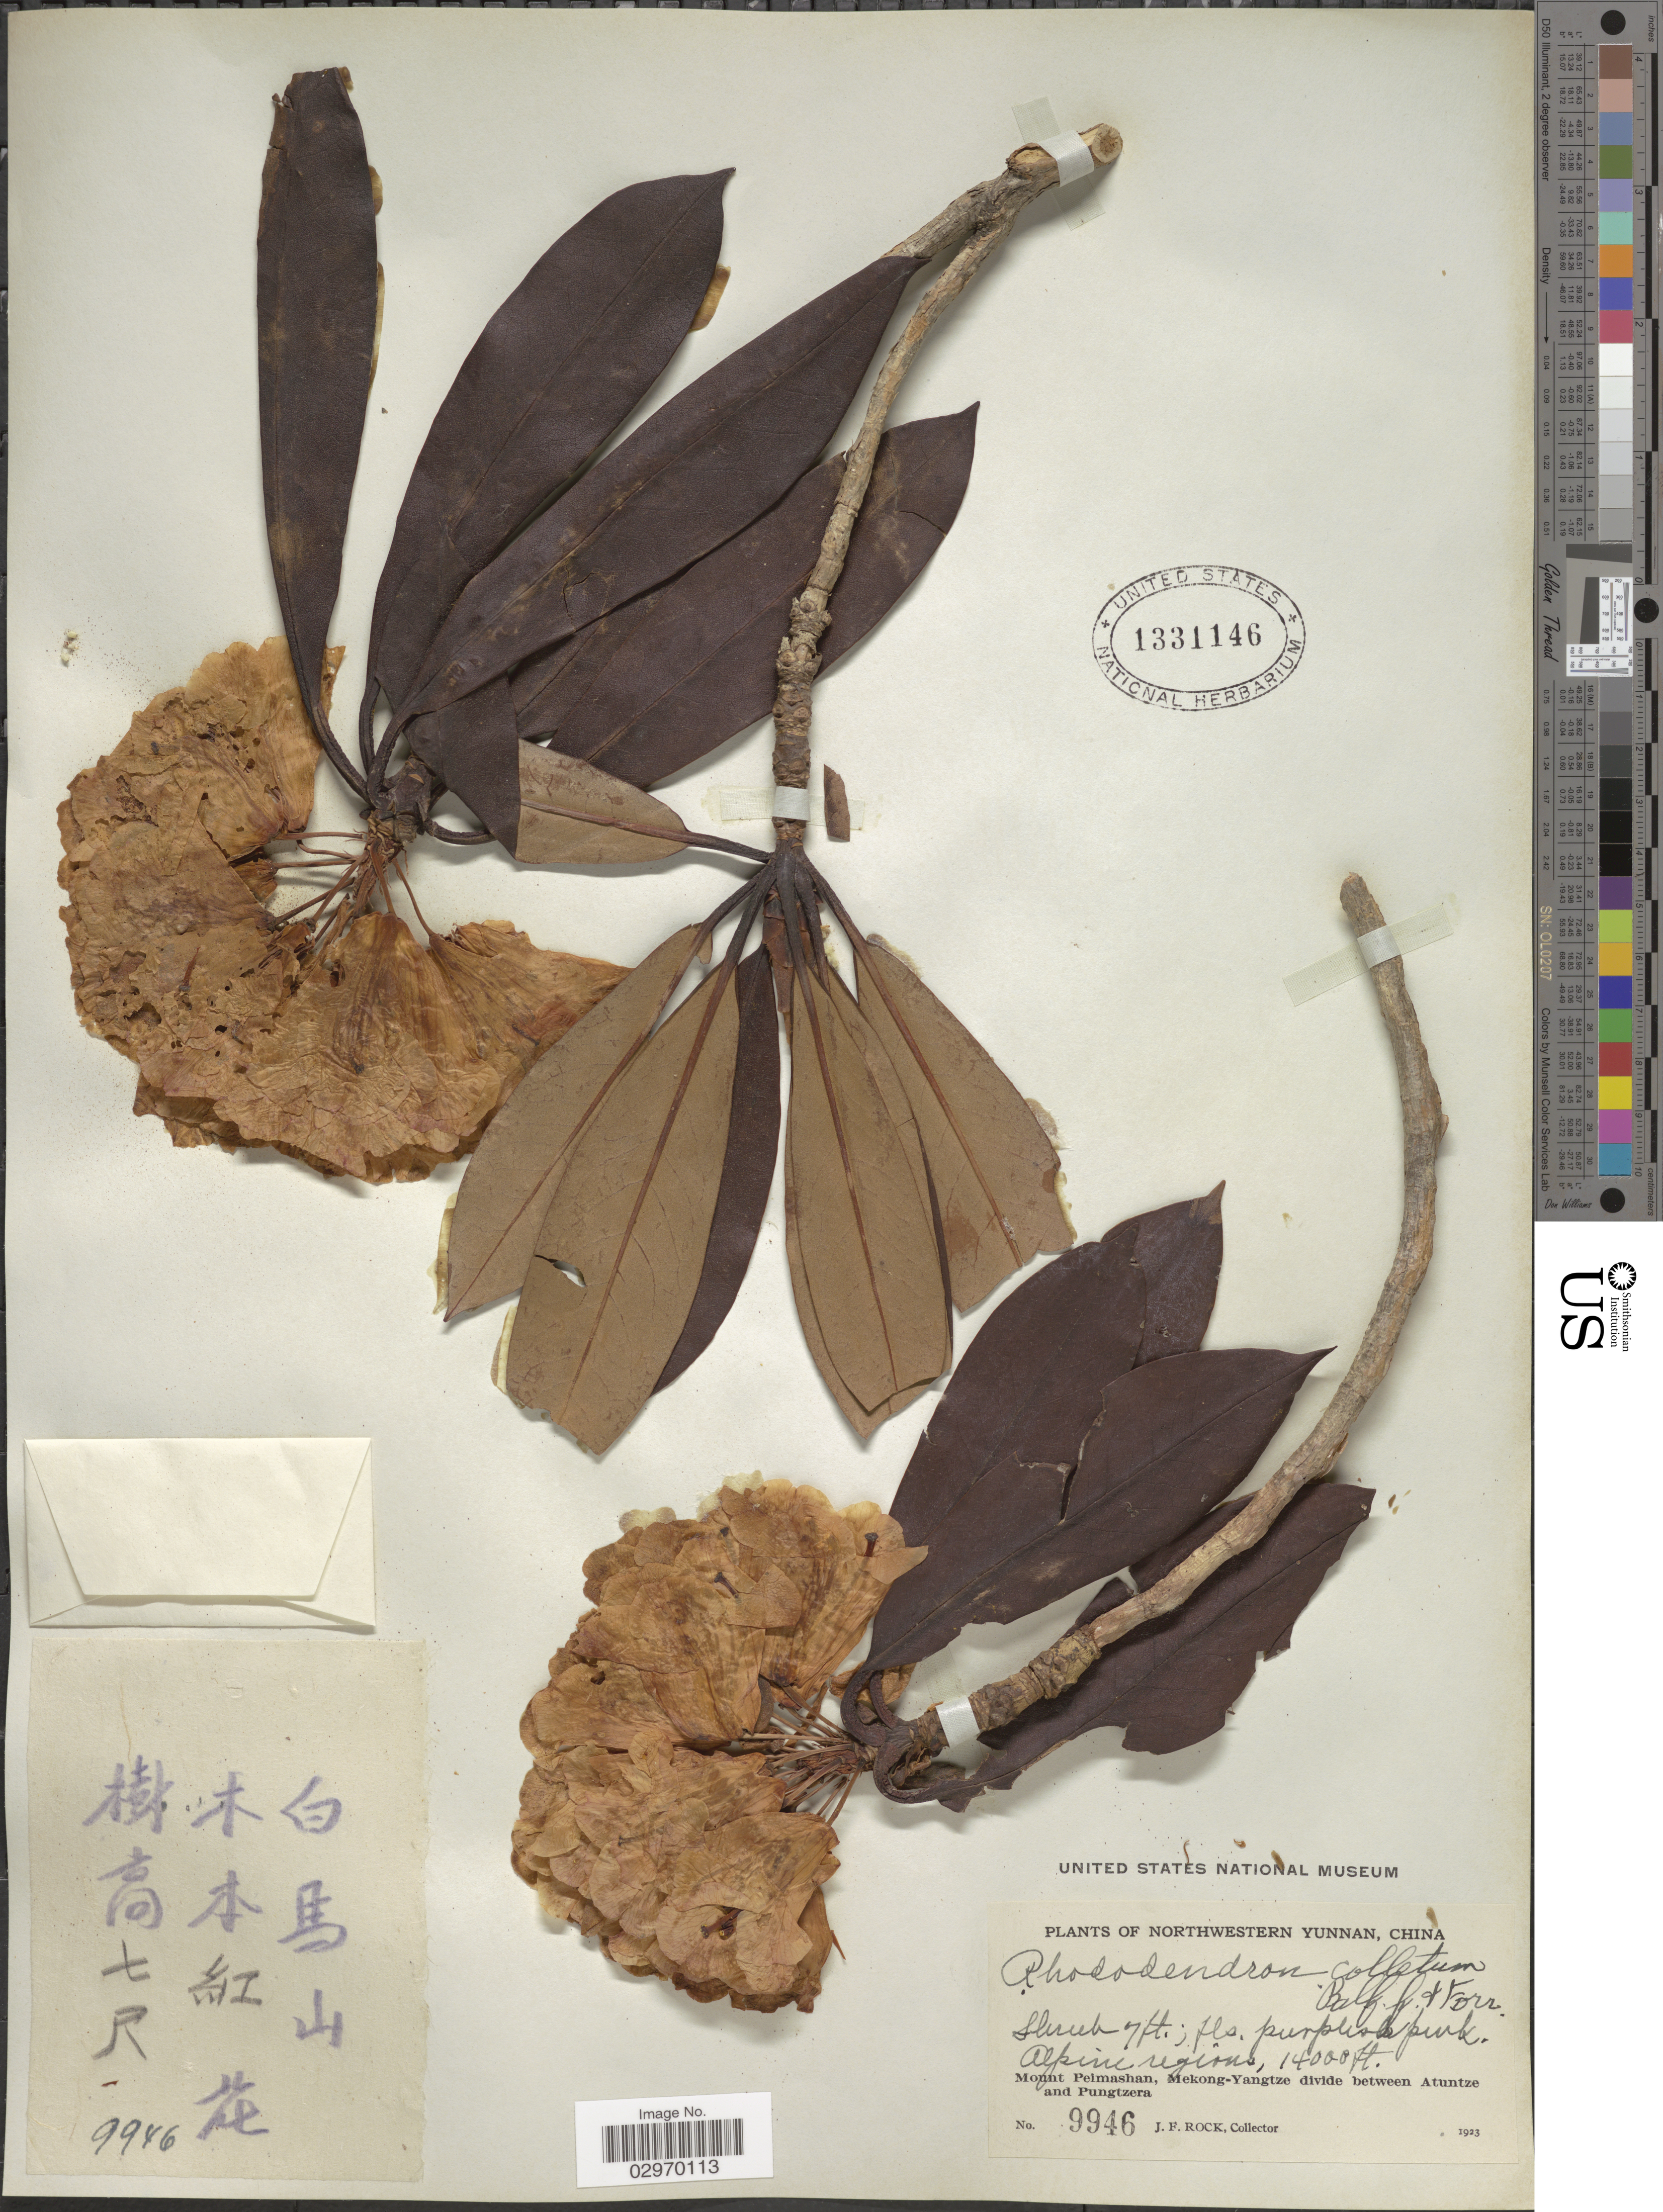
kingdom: Plantae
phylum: Tracheophyta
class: Magnoliopsida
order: Ericales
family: Ericaceae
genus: Rhododendron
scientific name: Rhododendron colletum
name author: Balf. f. & Forrest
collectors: J. Rock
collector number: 9946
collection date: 1923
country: China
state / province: Yunnan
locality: Northwestern Yunnan. Alpine regions. Mount Peimashan, Mekong-Yangtze divide between Atuntze and Pungtzera.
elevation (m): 4267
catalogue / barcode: US 1331146